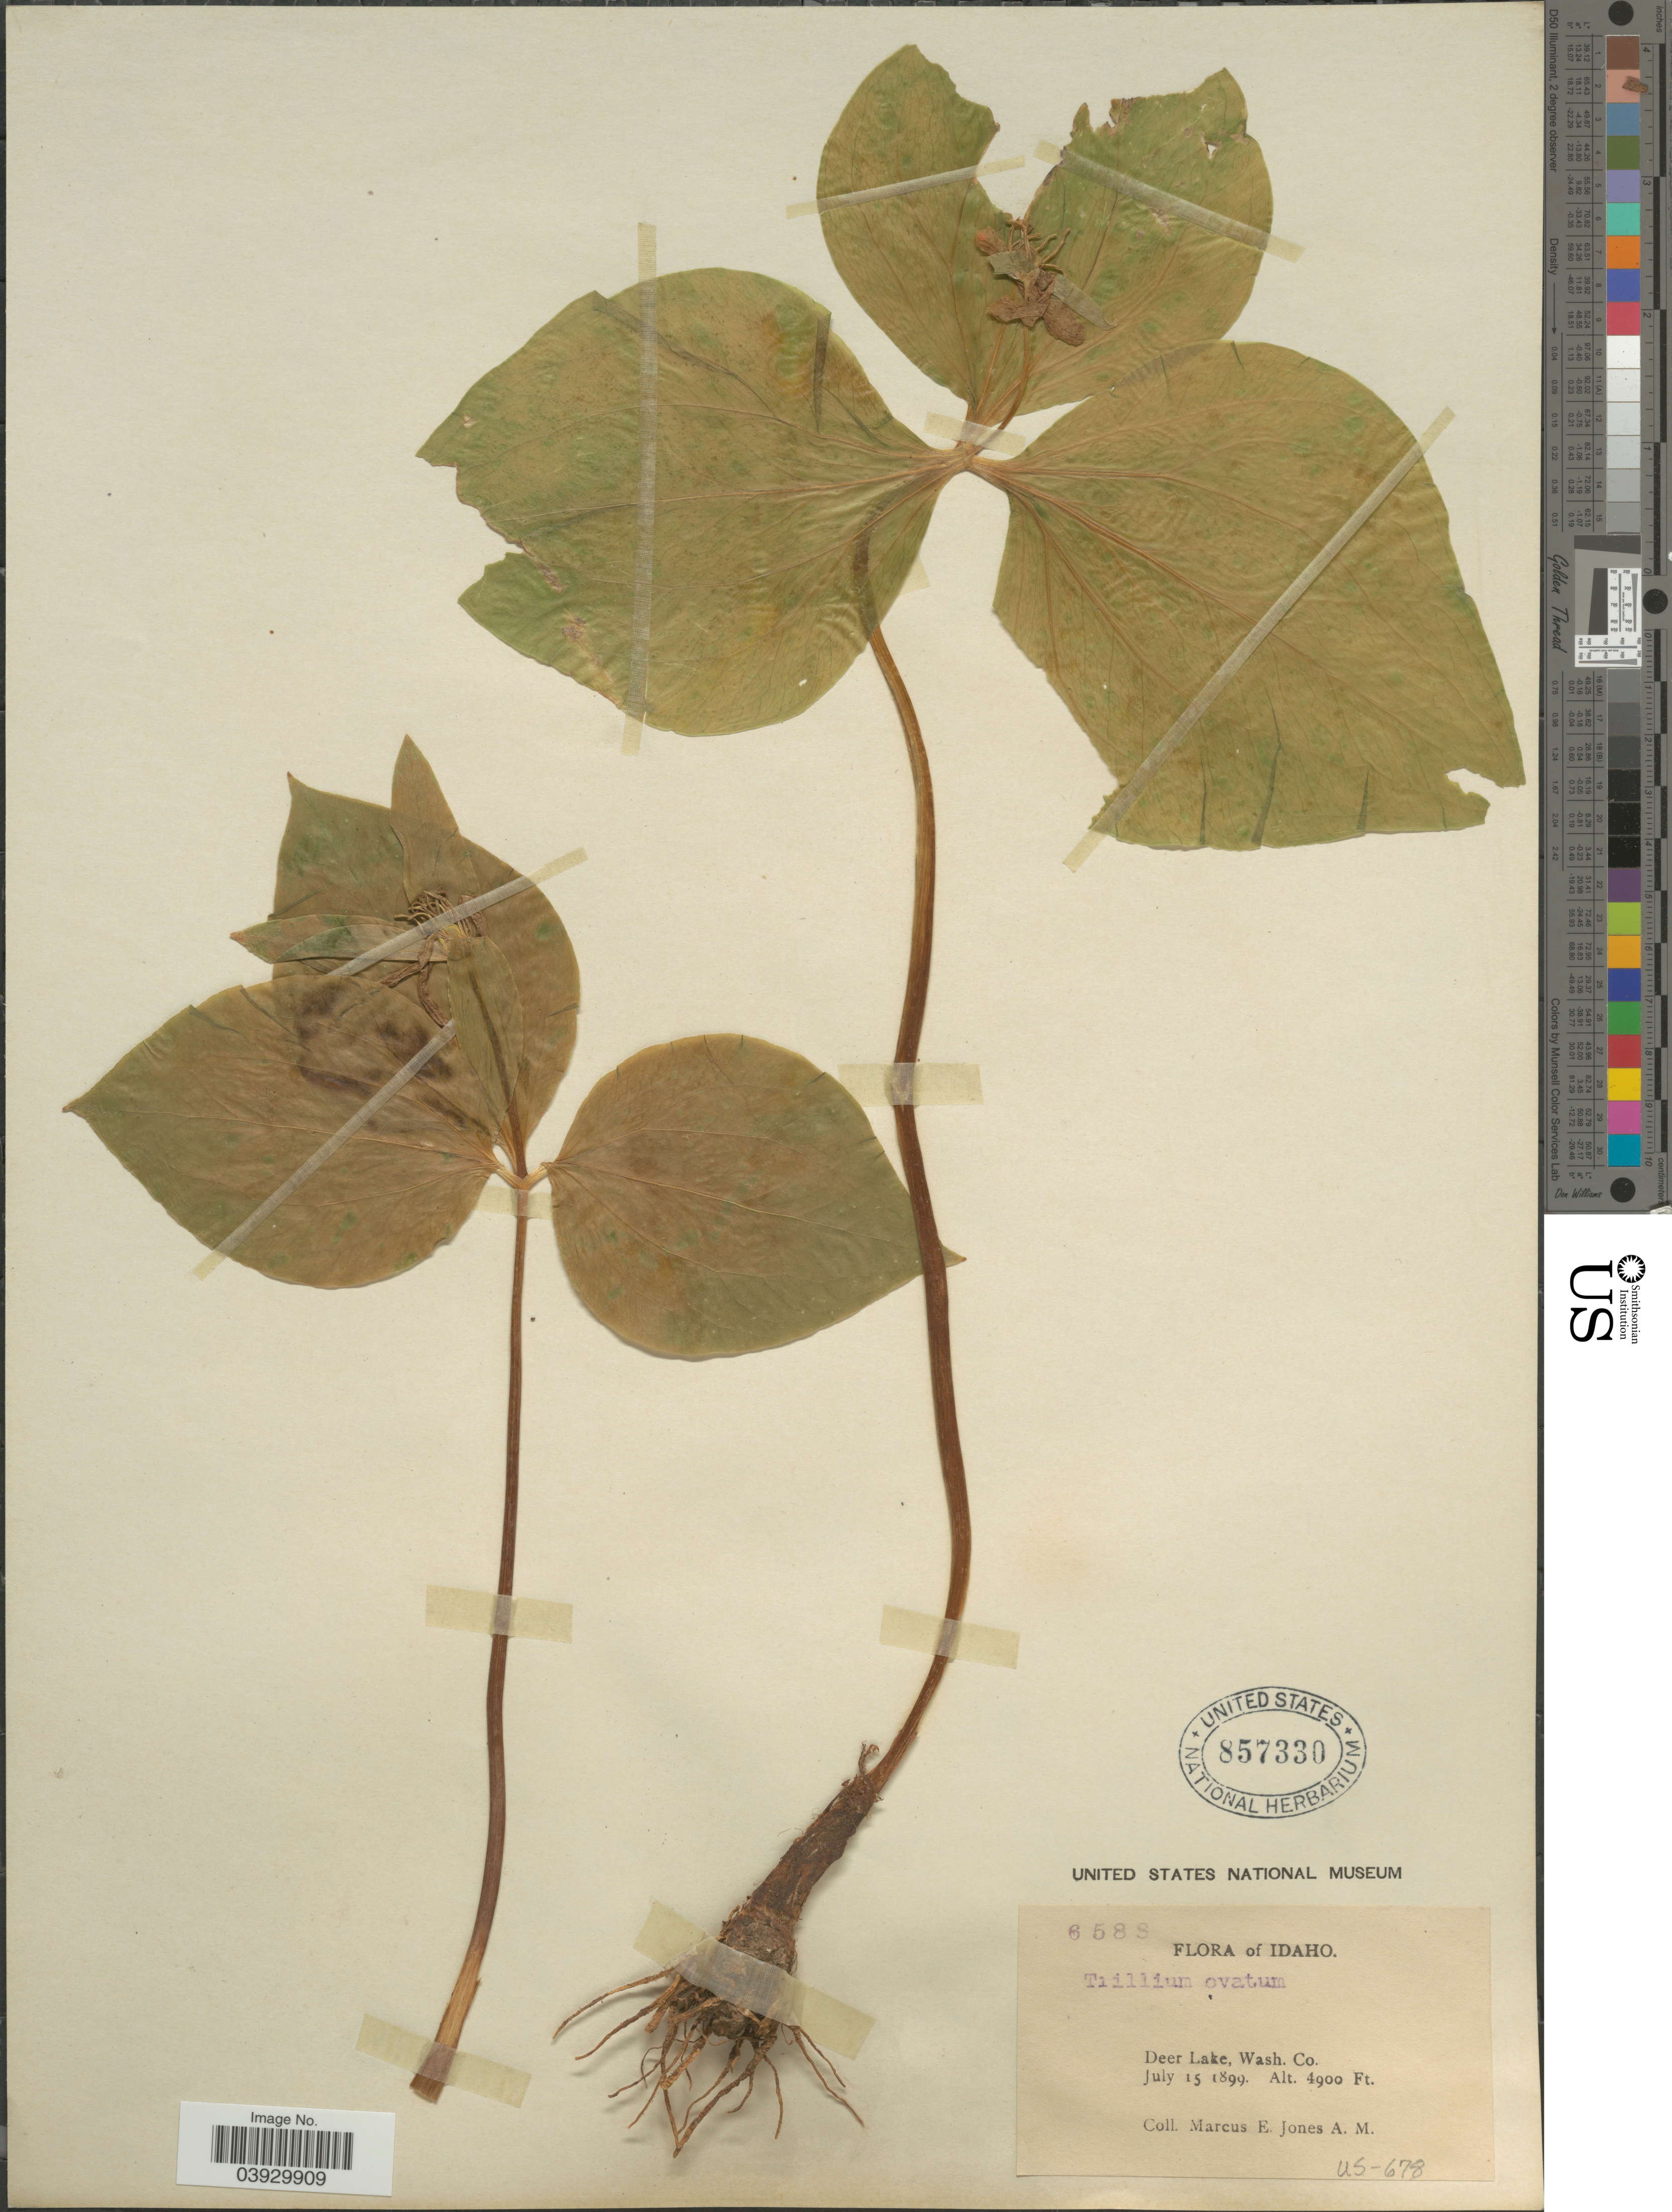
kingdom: Plantae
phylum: Tracheophyta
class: Liliopsida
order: Liliales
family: Melanthiaceae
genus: Trillium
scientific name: Trillium ovatum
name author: Pursh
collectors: M. E. Jones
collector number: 6588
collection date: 1899-07-15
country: United States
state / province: Idaho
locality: Deer Lake, Wash. Co.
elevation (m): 1494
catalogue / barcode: US 857330